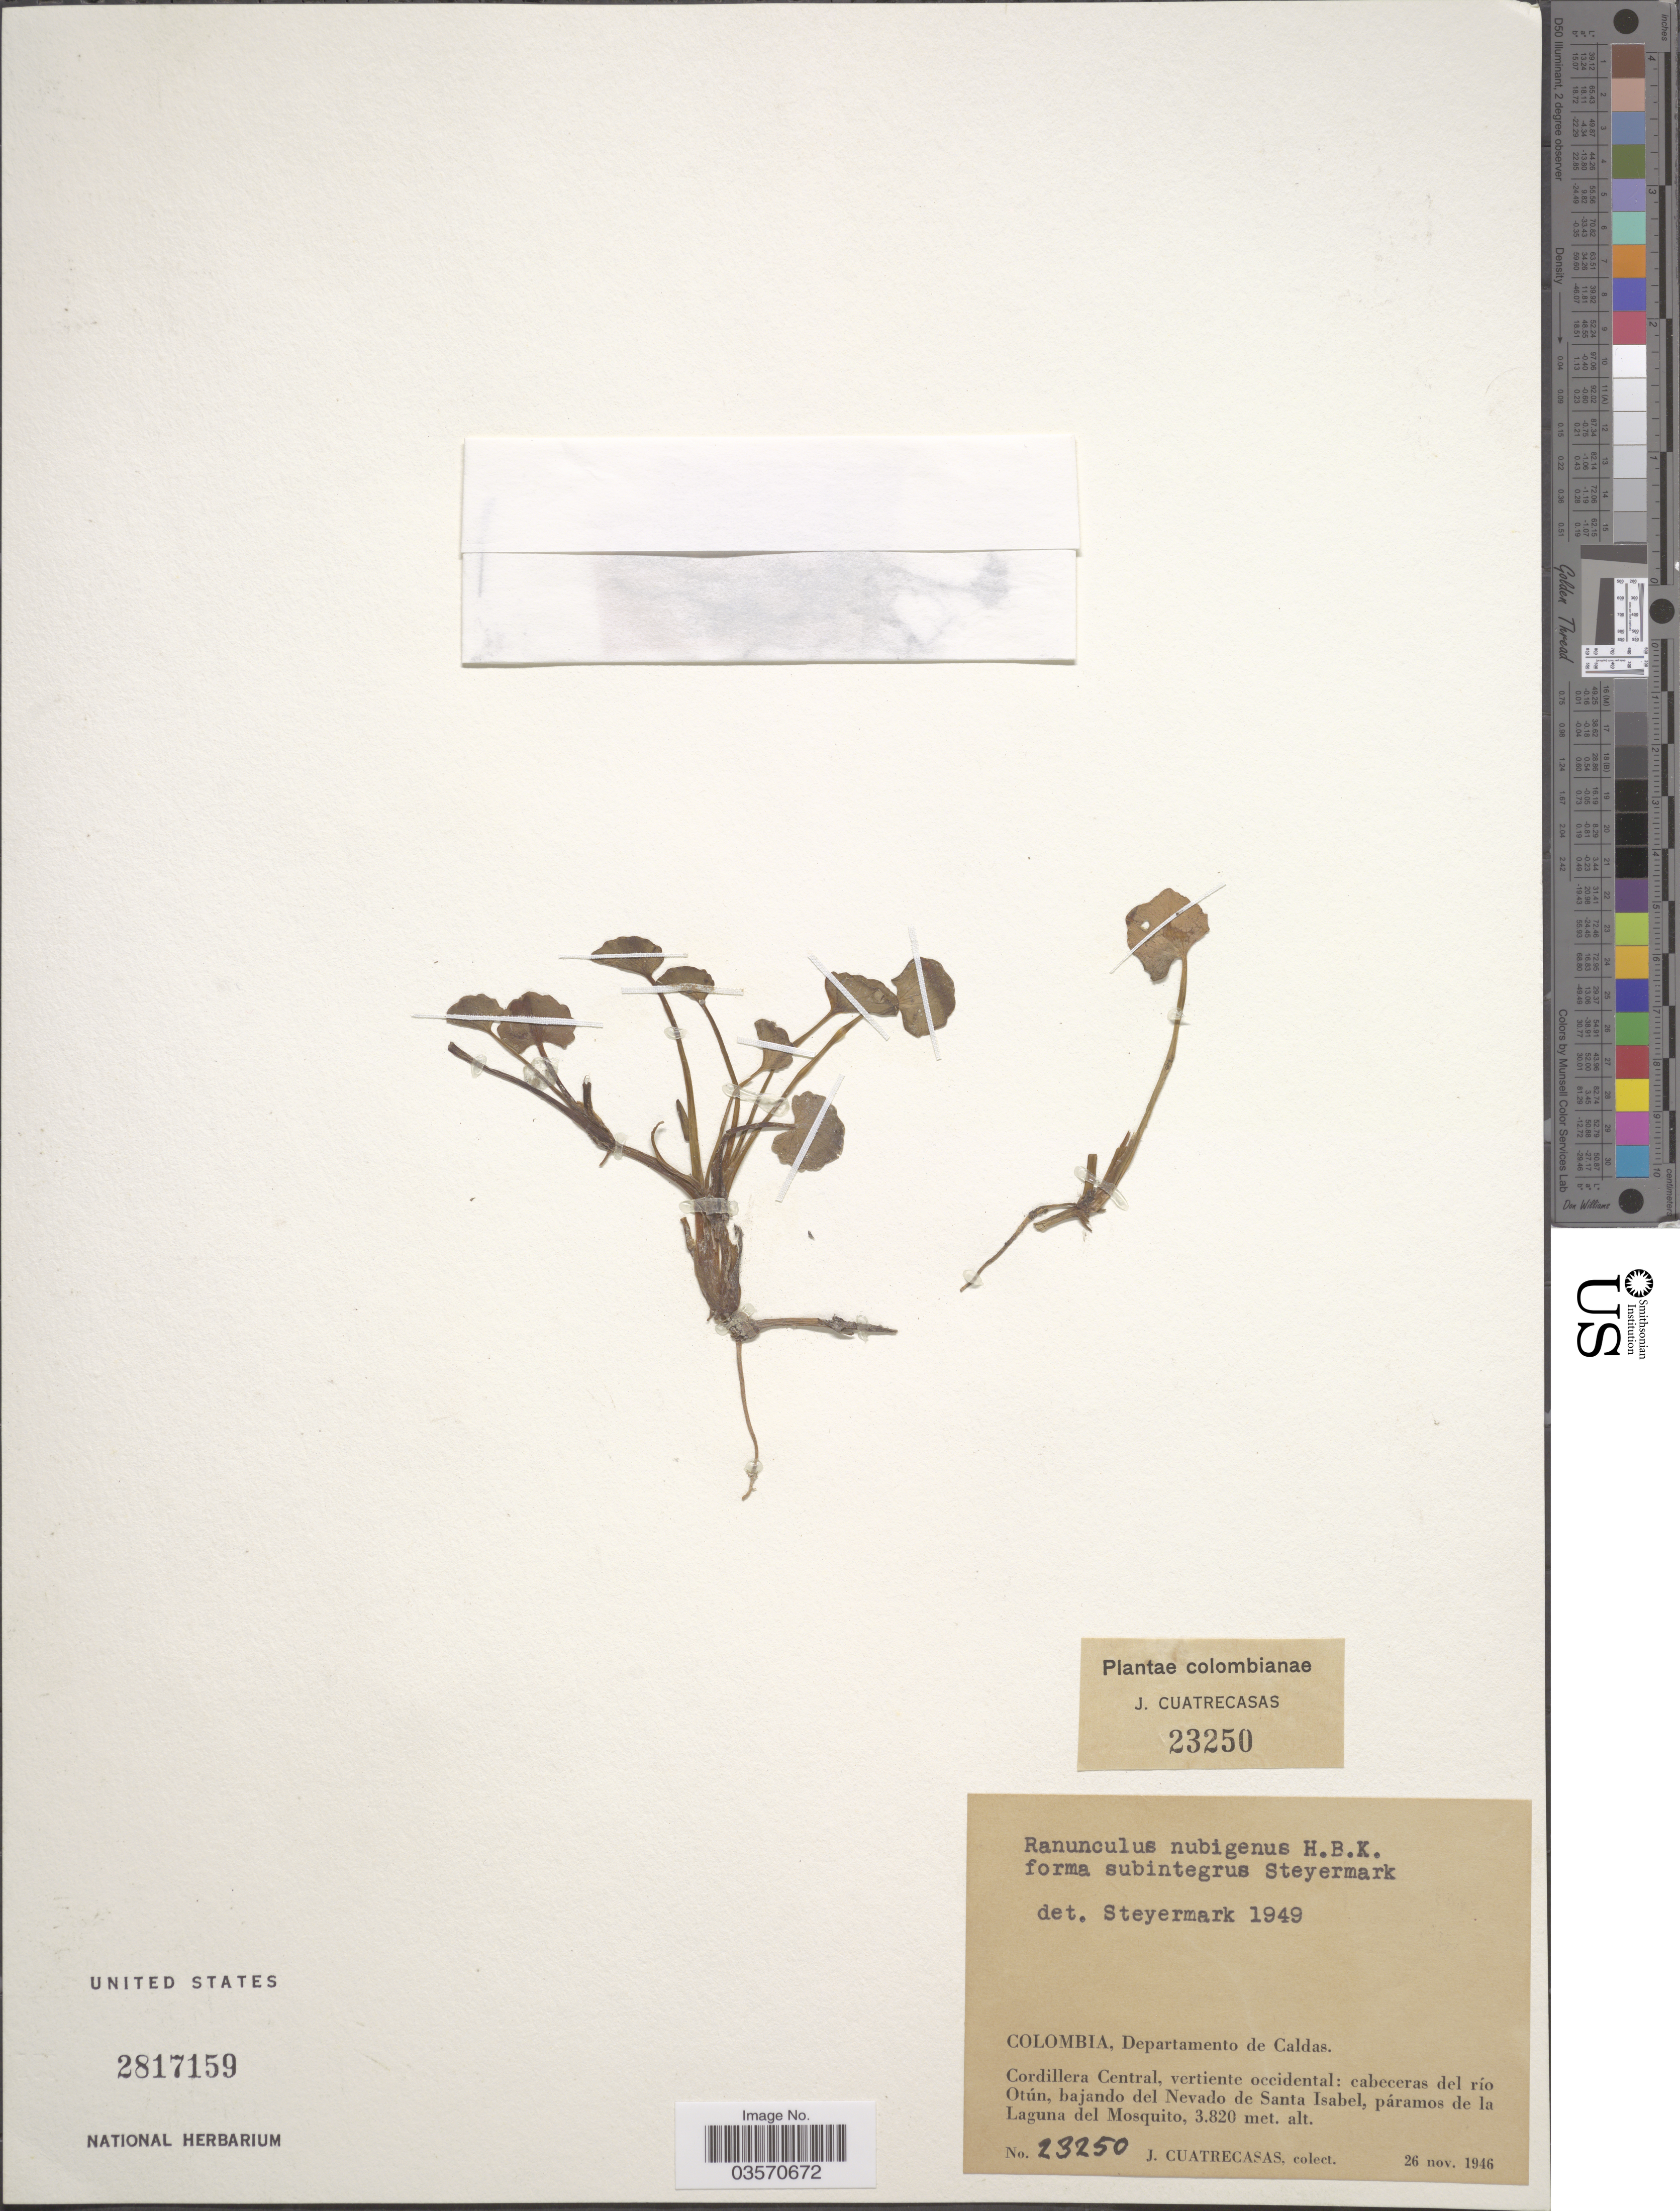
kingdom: Plantae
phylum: Tracheophyta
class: Magnoliopsida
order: Ranunculales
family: Ranunculaceae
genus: Ranunculus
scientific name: Ranunculus nubigenus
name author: Humb. et al. ex DC.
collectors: J. Cuatrecasas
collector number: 23250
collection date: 1946-11-26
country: Colombia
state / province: Caldas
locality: Departamento de Caldas. Cordillera Central, vertiente occidental: cabeceras del río Otún, bajando del Nevado de Santa Isabel, páramos de la Laguna del Mosquito.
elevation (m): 3820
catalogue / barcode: US 2817159